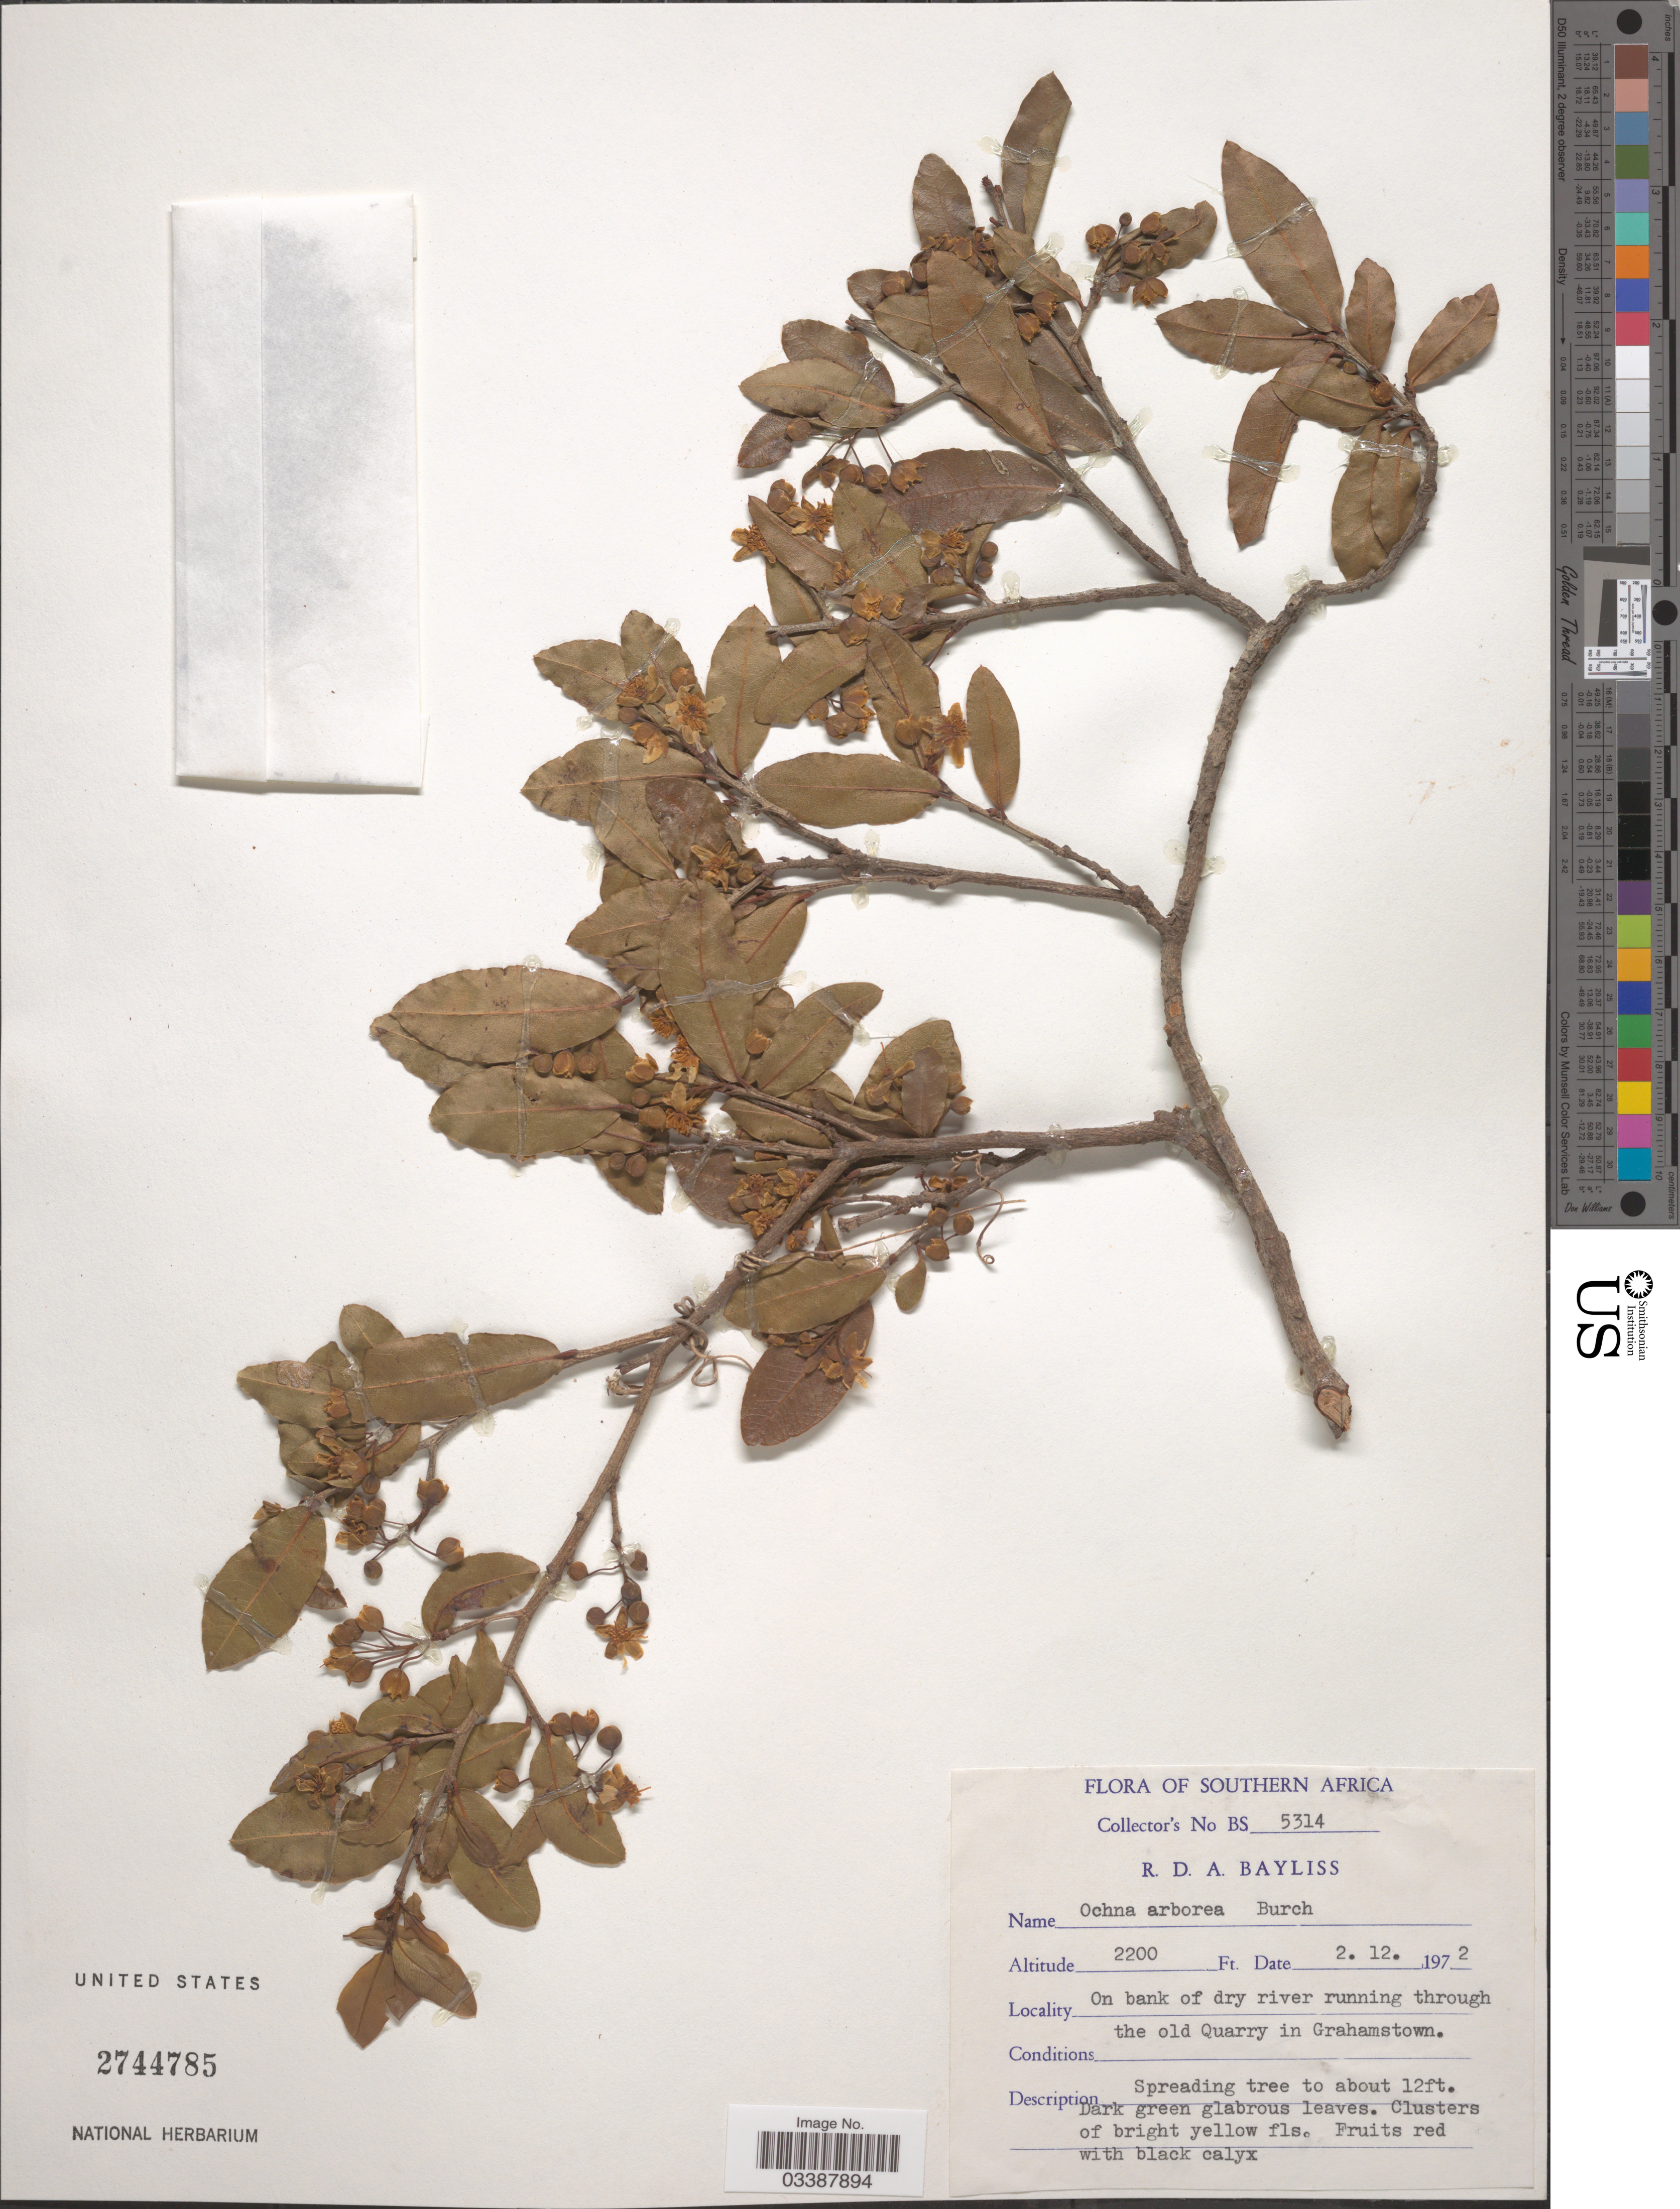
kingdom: Plantae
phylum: Tracheophyta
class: Magnoliopsida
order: Malpighiales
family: Ochnaceae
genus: Ochna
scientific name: Ochna arborea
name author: Burch. ex DC.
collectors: R. Bayliss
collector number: BS 5314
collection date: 1972-12-02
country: South Africa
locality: Southern Africa. On bank of dry river running through the old Quarry in Grahamstown.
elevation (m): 671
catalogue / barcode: US 2744785